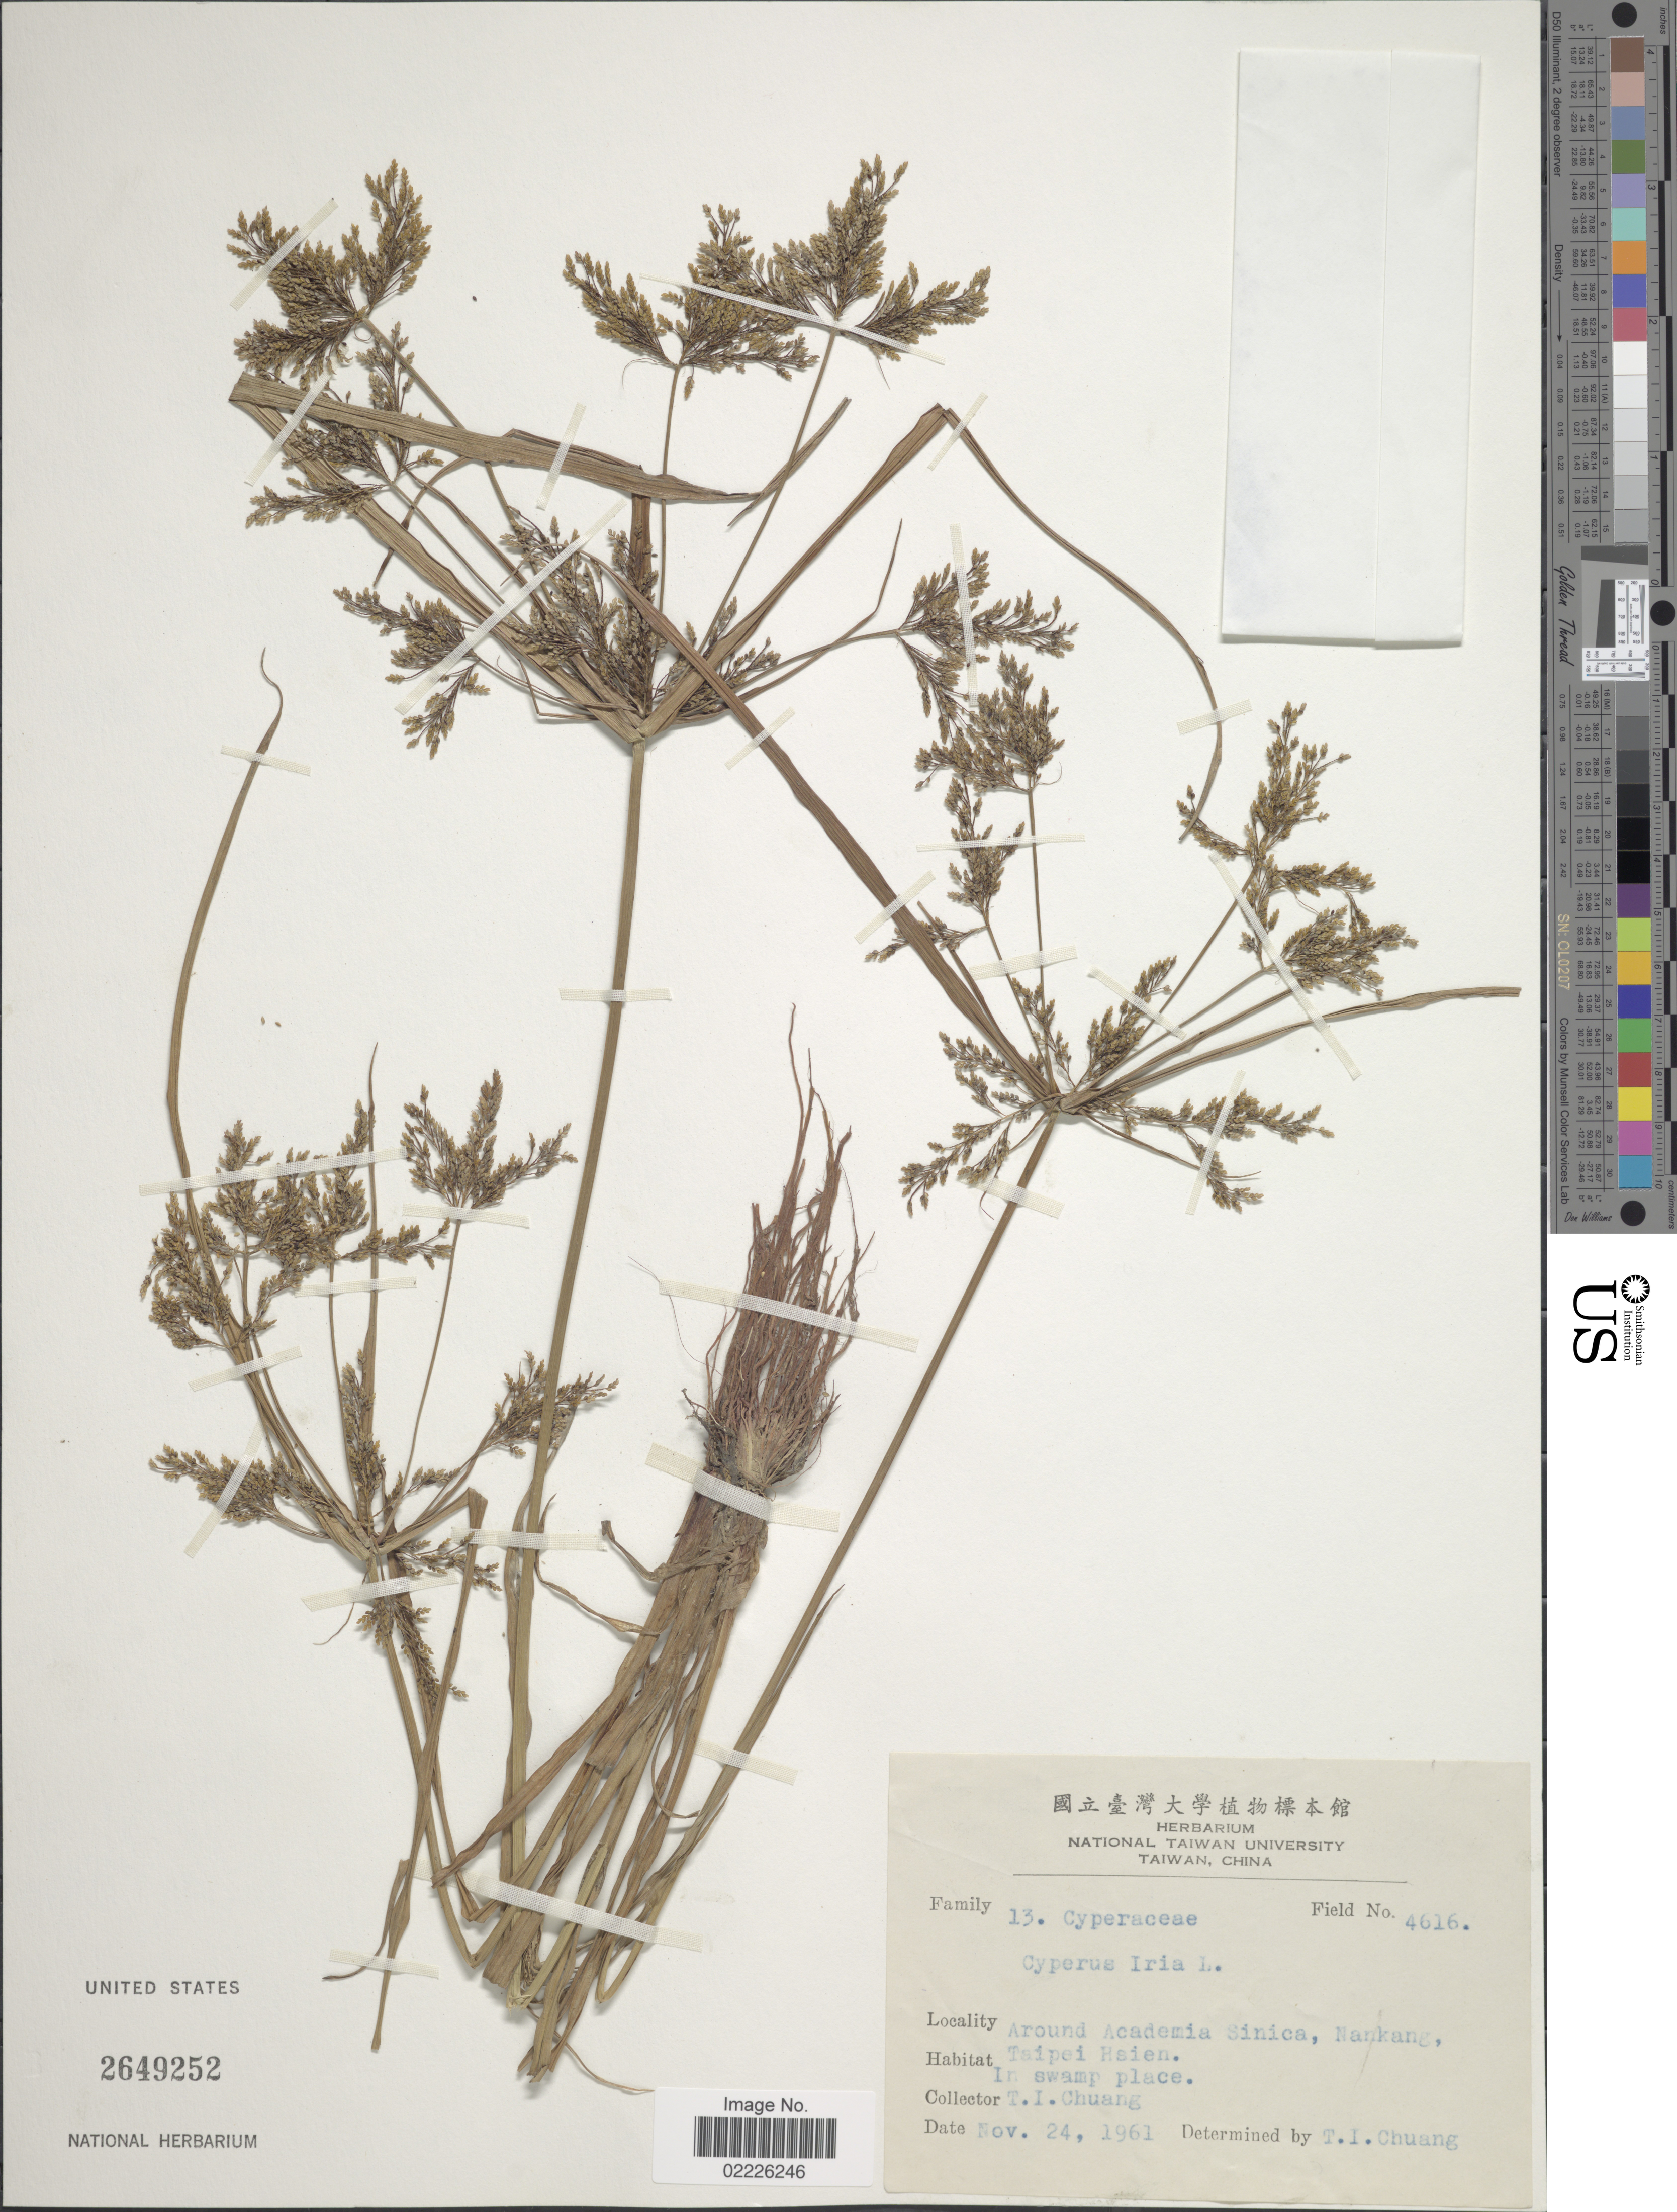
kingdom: Plantae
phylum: Tracheophyta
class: Liliopsida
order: Poales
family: Cyperaceae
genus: Cyperus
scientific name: Cyperus iria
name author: L.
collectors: T. Chuang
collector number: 4616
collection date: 1961-11-24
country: Taiwan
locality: Around Academia Sinica, Nankang Taipei Hsien.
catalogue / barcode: US 2649252